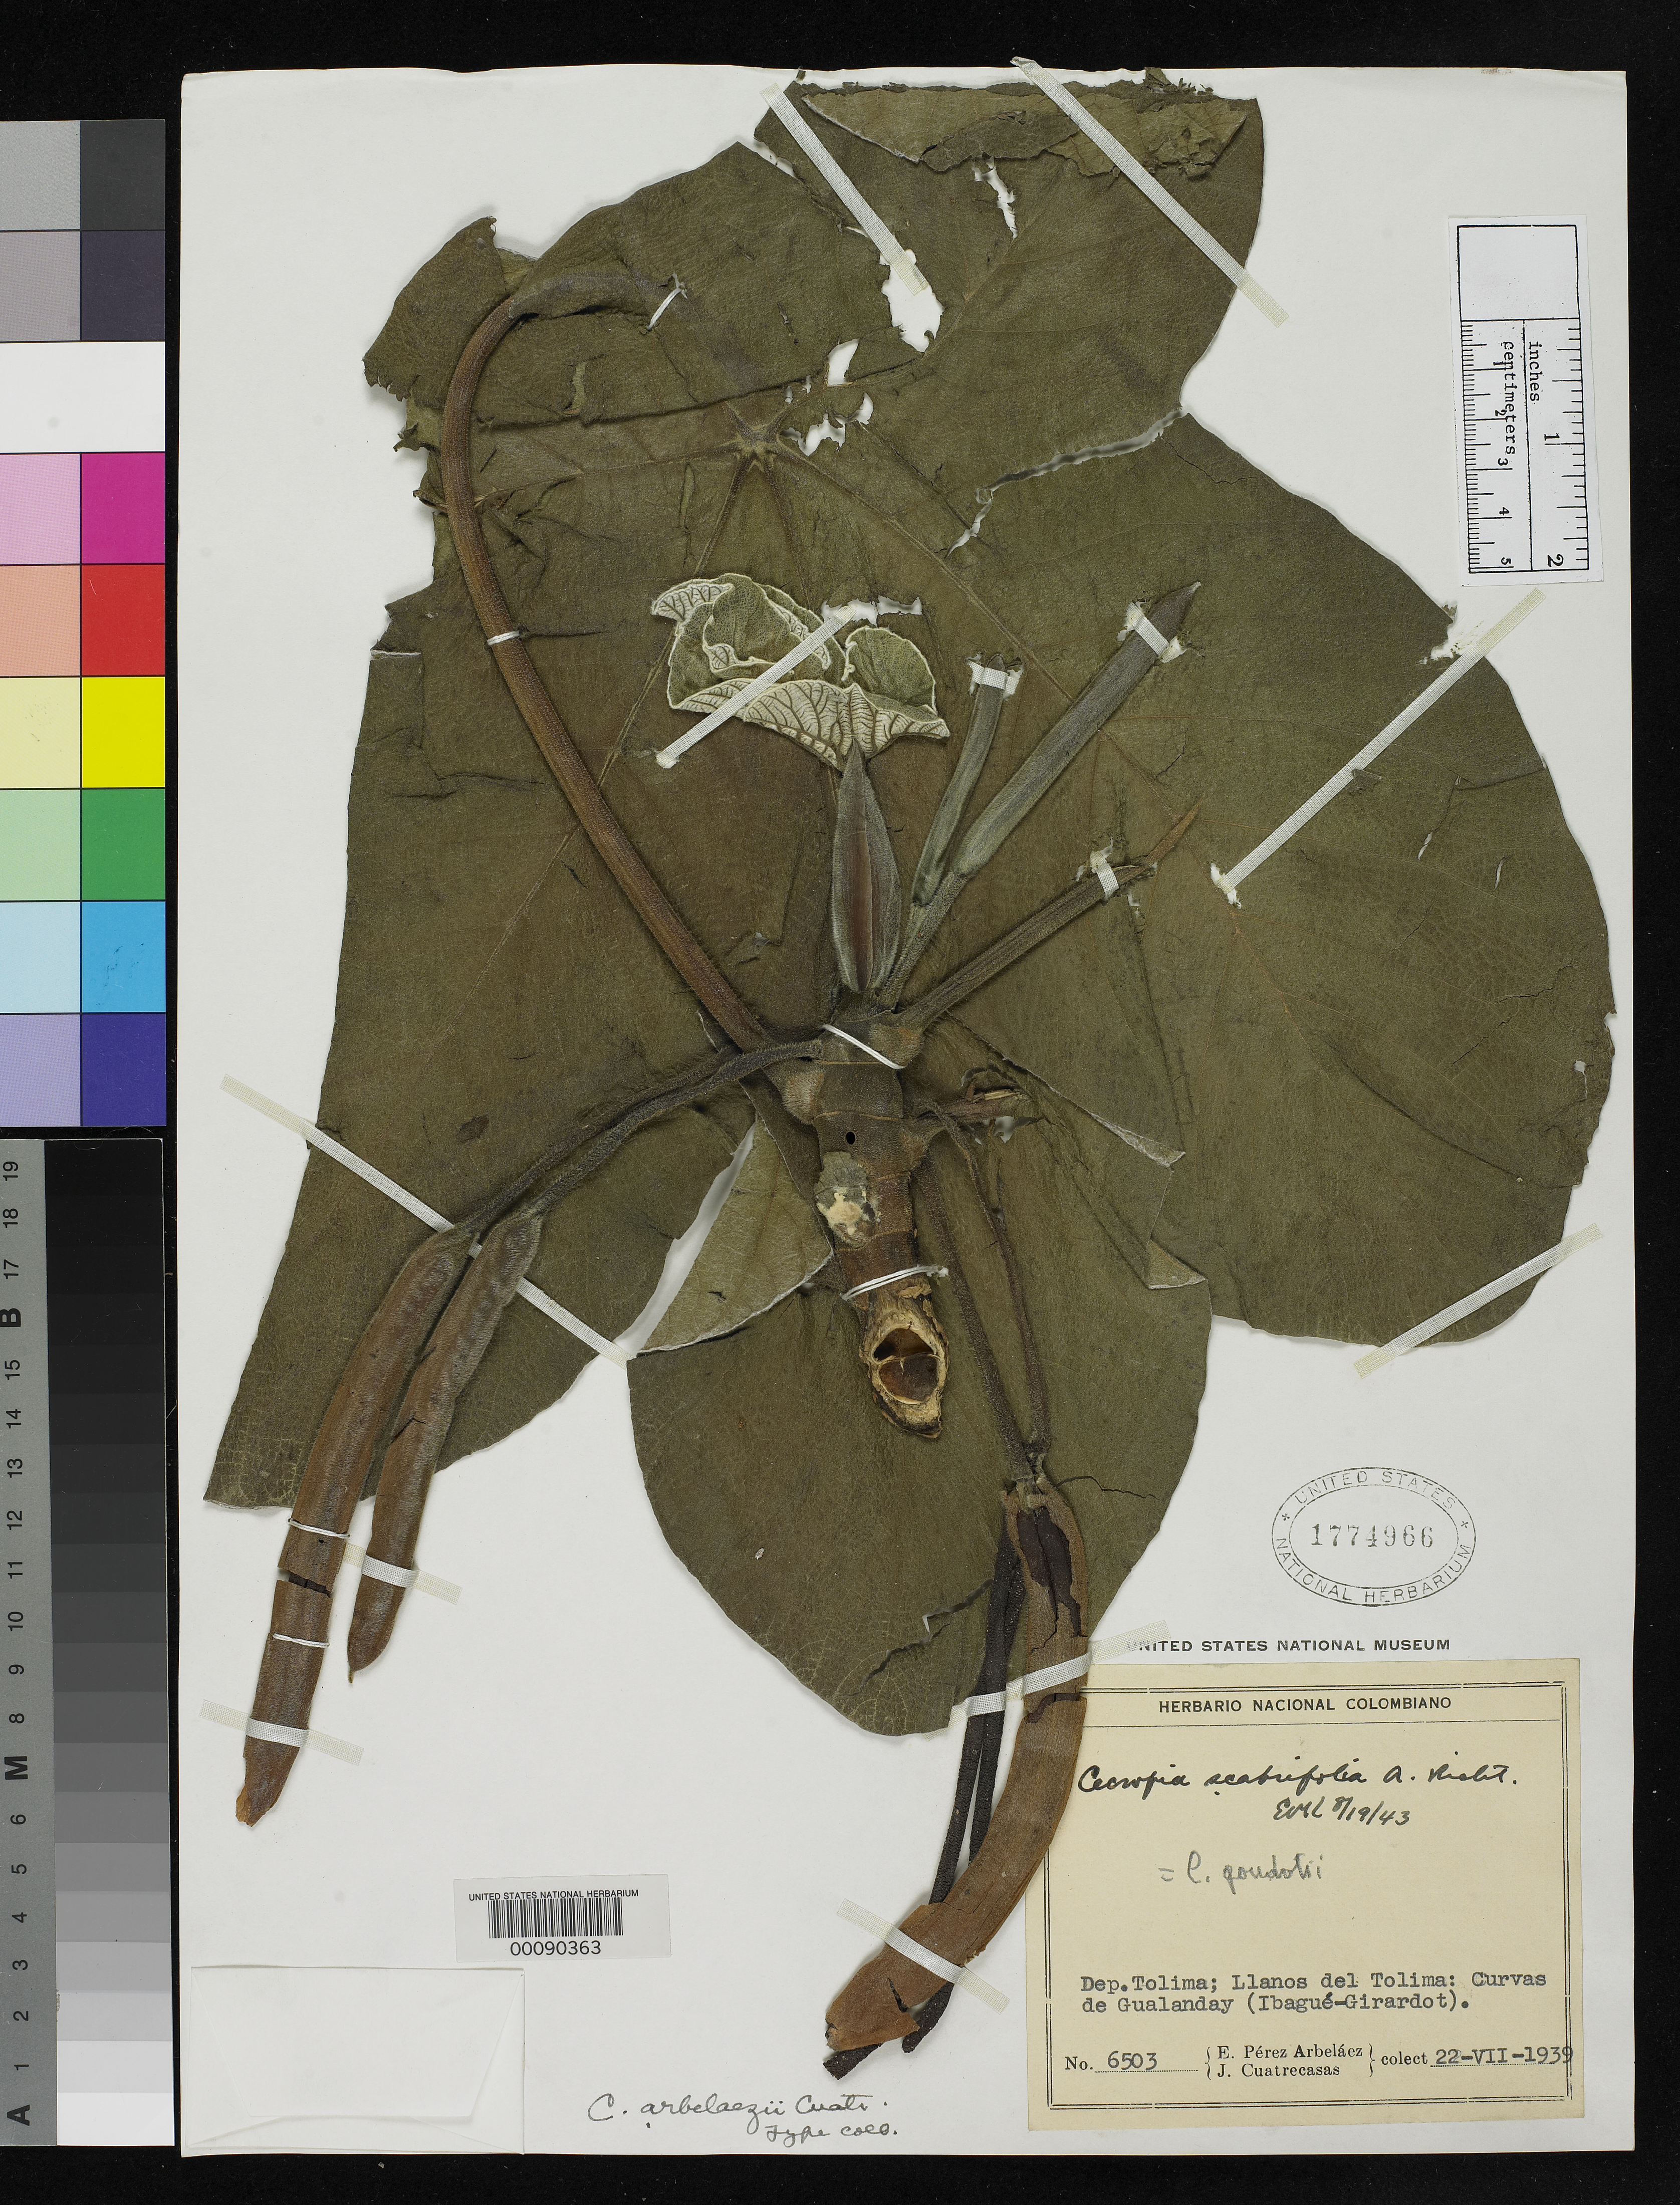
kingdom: Plantae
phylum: Tracheophyta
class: Magnoliopsida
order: Rosales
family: Urticaceae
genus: Cecropia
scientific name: Cecropia arbelaezii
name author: Cuatrec.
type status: Type Collection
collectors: E. Pérez Arbeláez & J. Cuatrecasas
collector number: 6503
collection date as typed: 22 Jul 1939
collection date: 1939-07-22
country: Colombia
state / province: Tolima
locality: Llanos del Tolima, Curvas de Gualanday, Ibague-Girardot.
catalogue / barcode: US 1774966